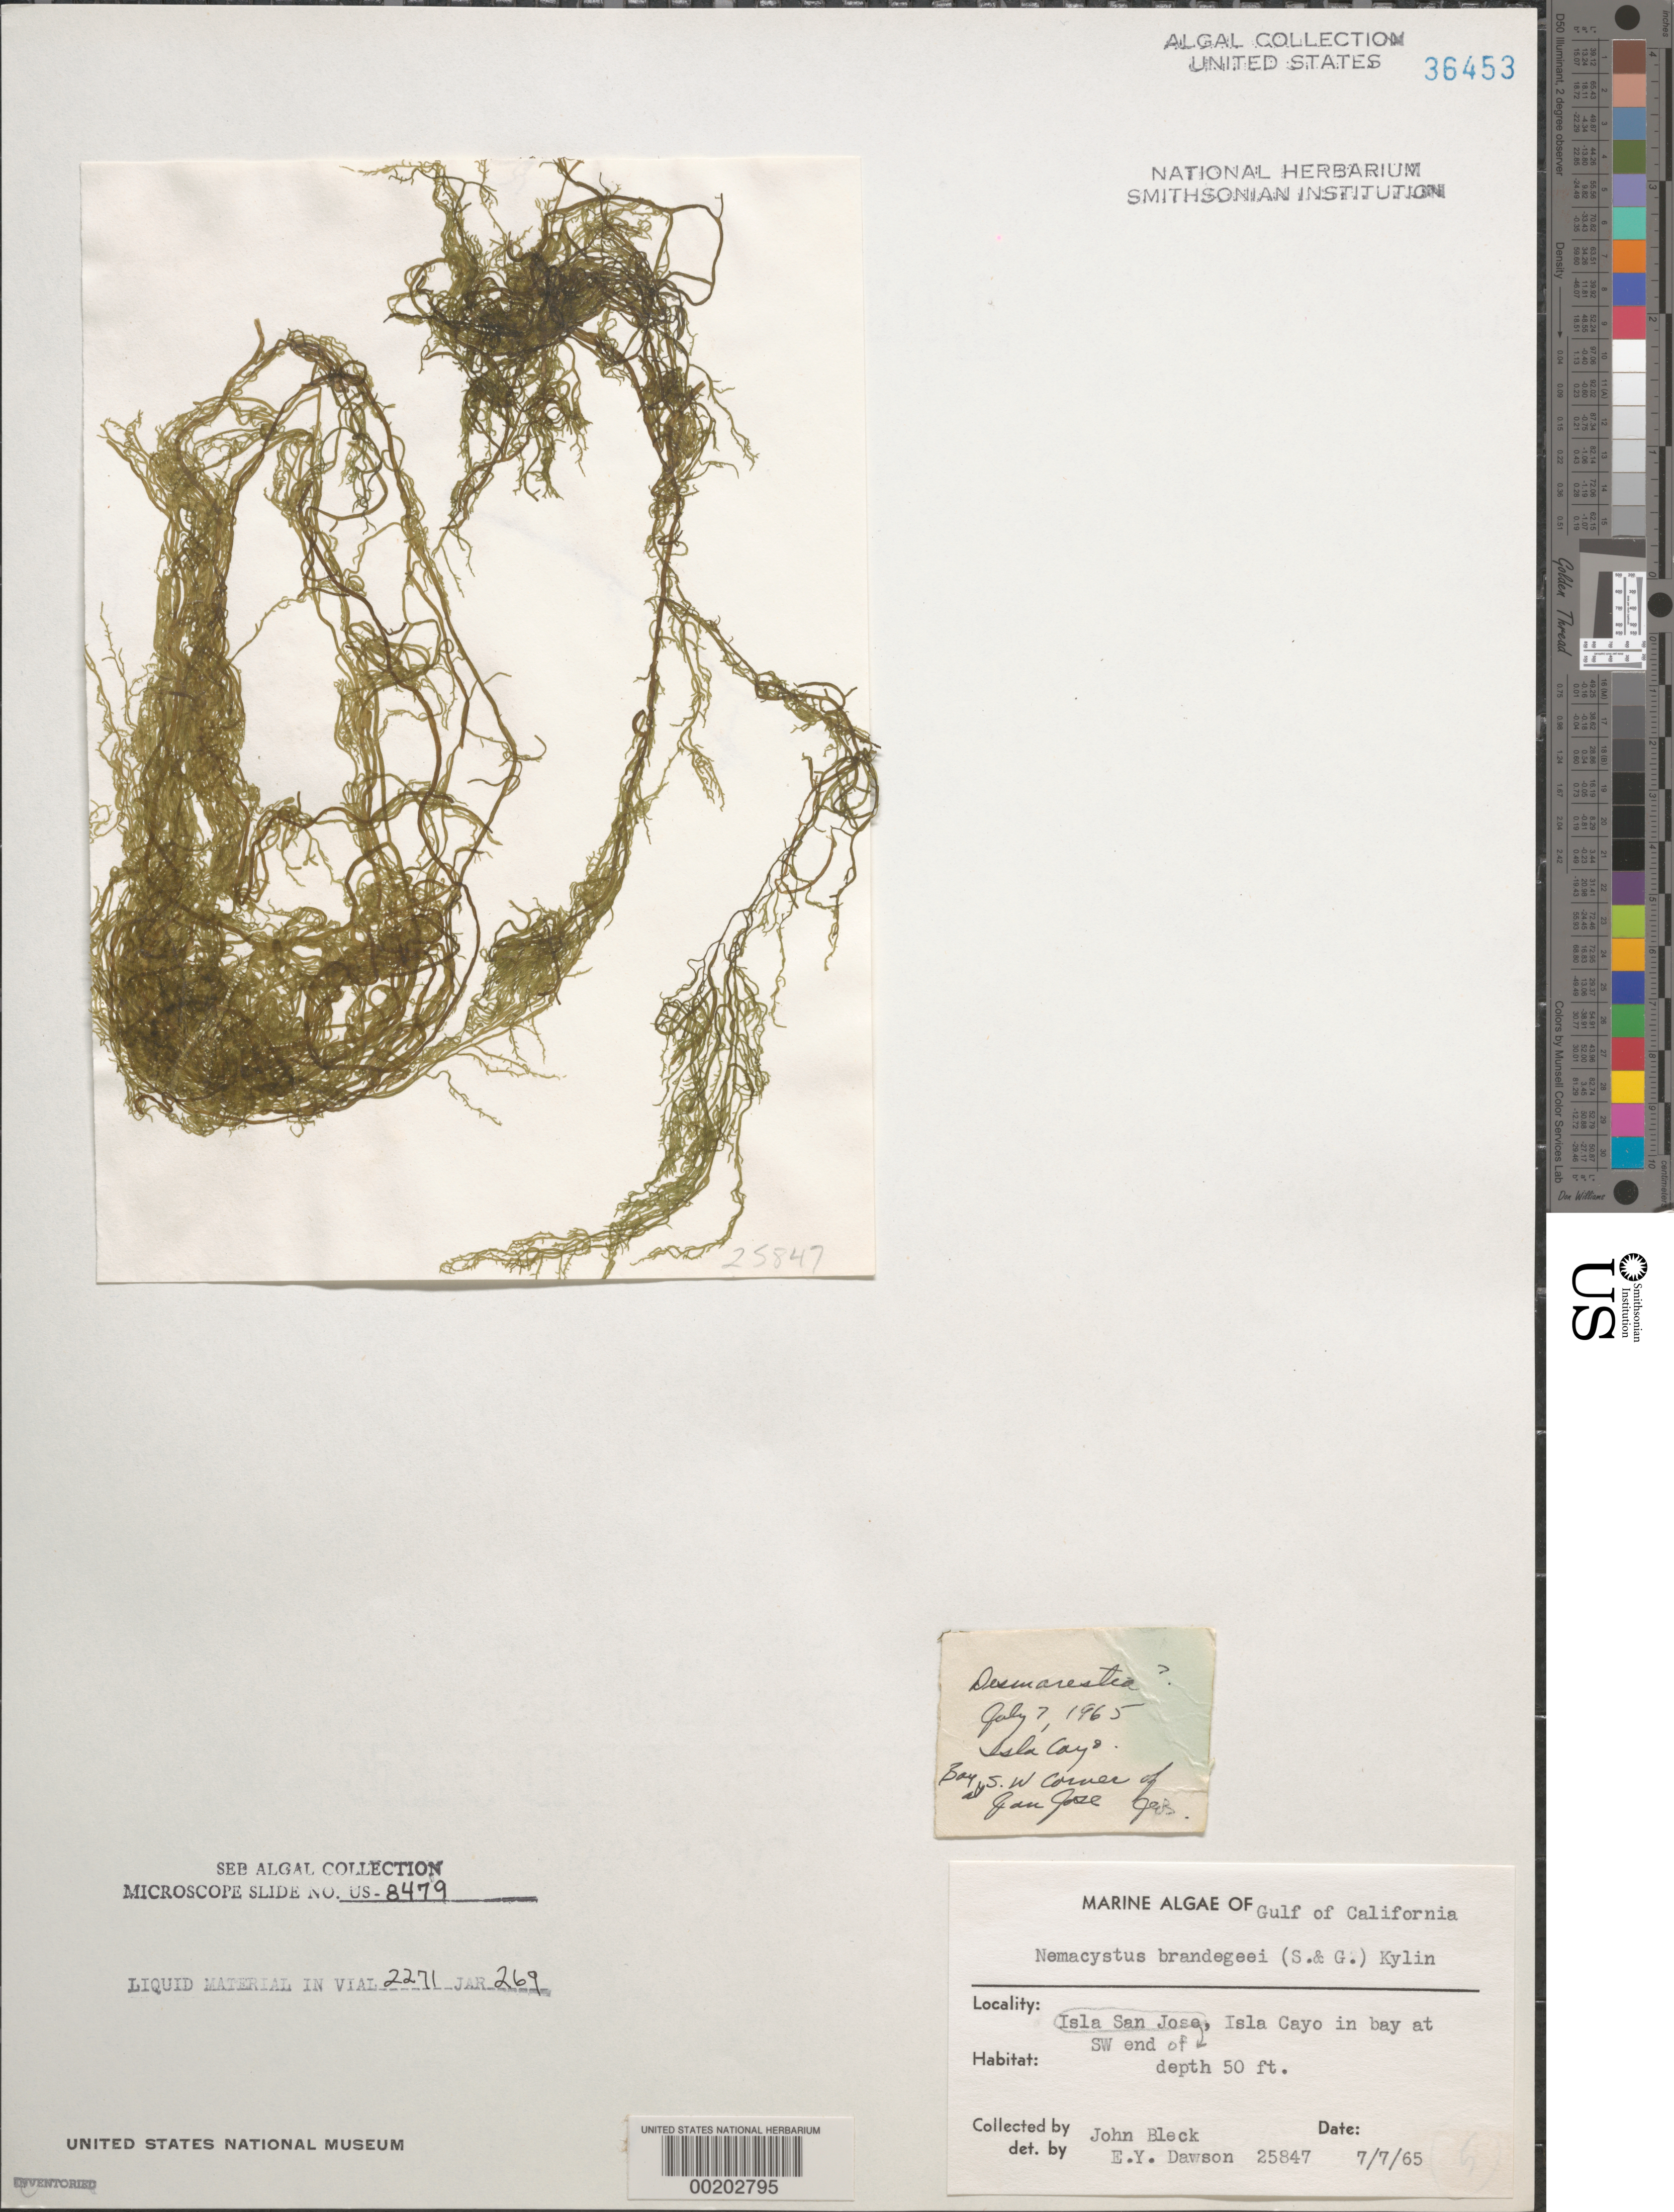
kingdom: Chromista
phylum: Ochrophyta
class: Phaeophyceae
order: Ectocarpales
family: Chordariaceae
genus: Nemacystus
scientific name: Nemacystus brandegeei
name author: (Setch. & N.L. Gardner) Kylin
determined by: Dawson, E. Y.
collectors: J. Bleck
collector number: EYD 25847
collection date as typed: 07 Jul 1965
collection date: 1965-07-07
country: Mexico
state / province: Baja California Sur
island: Isla Cayo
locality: At Isla San Jose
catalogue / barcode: US 36453